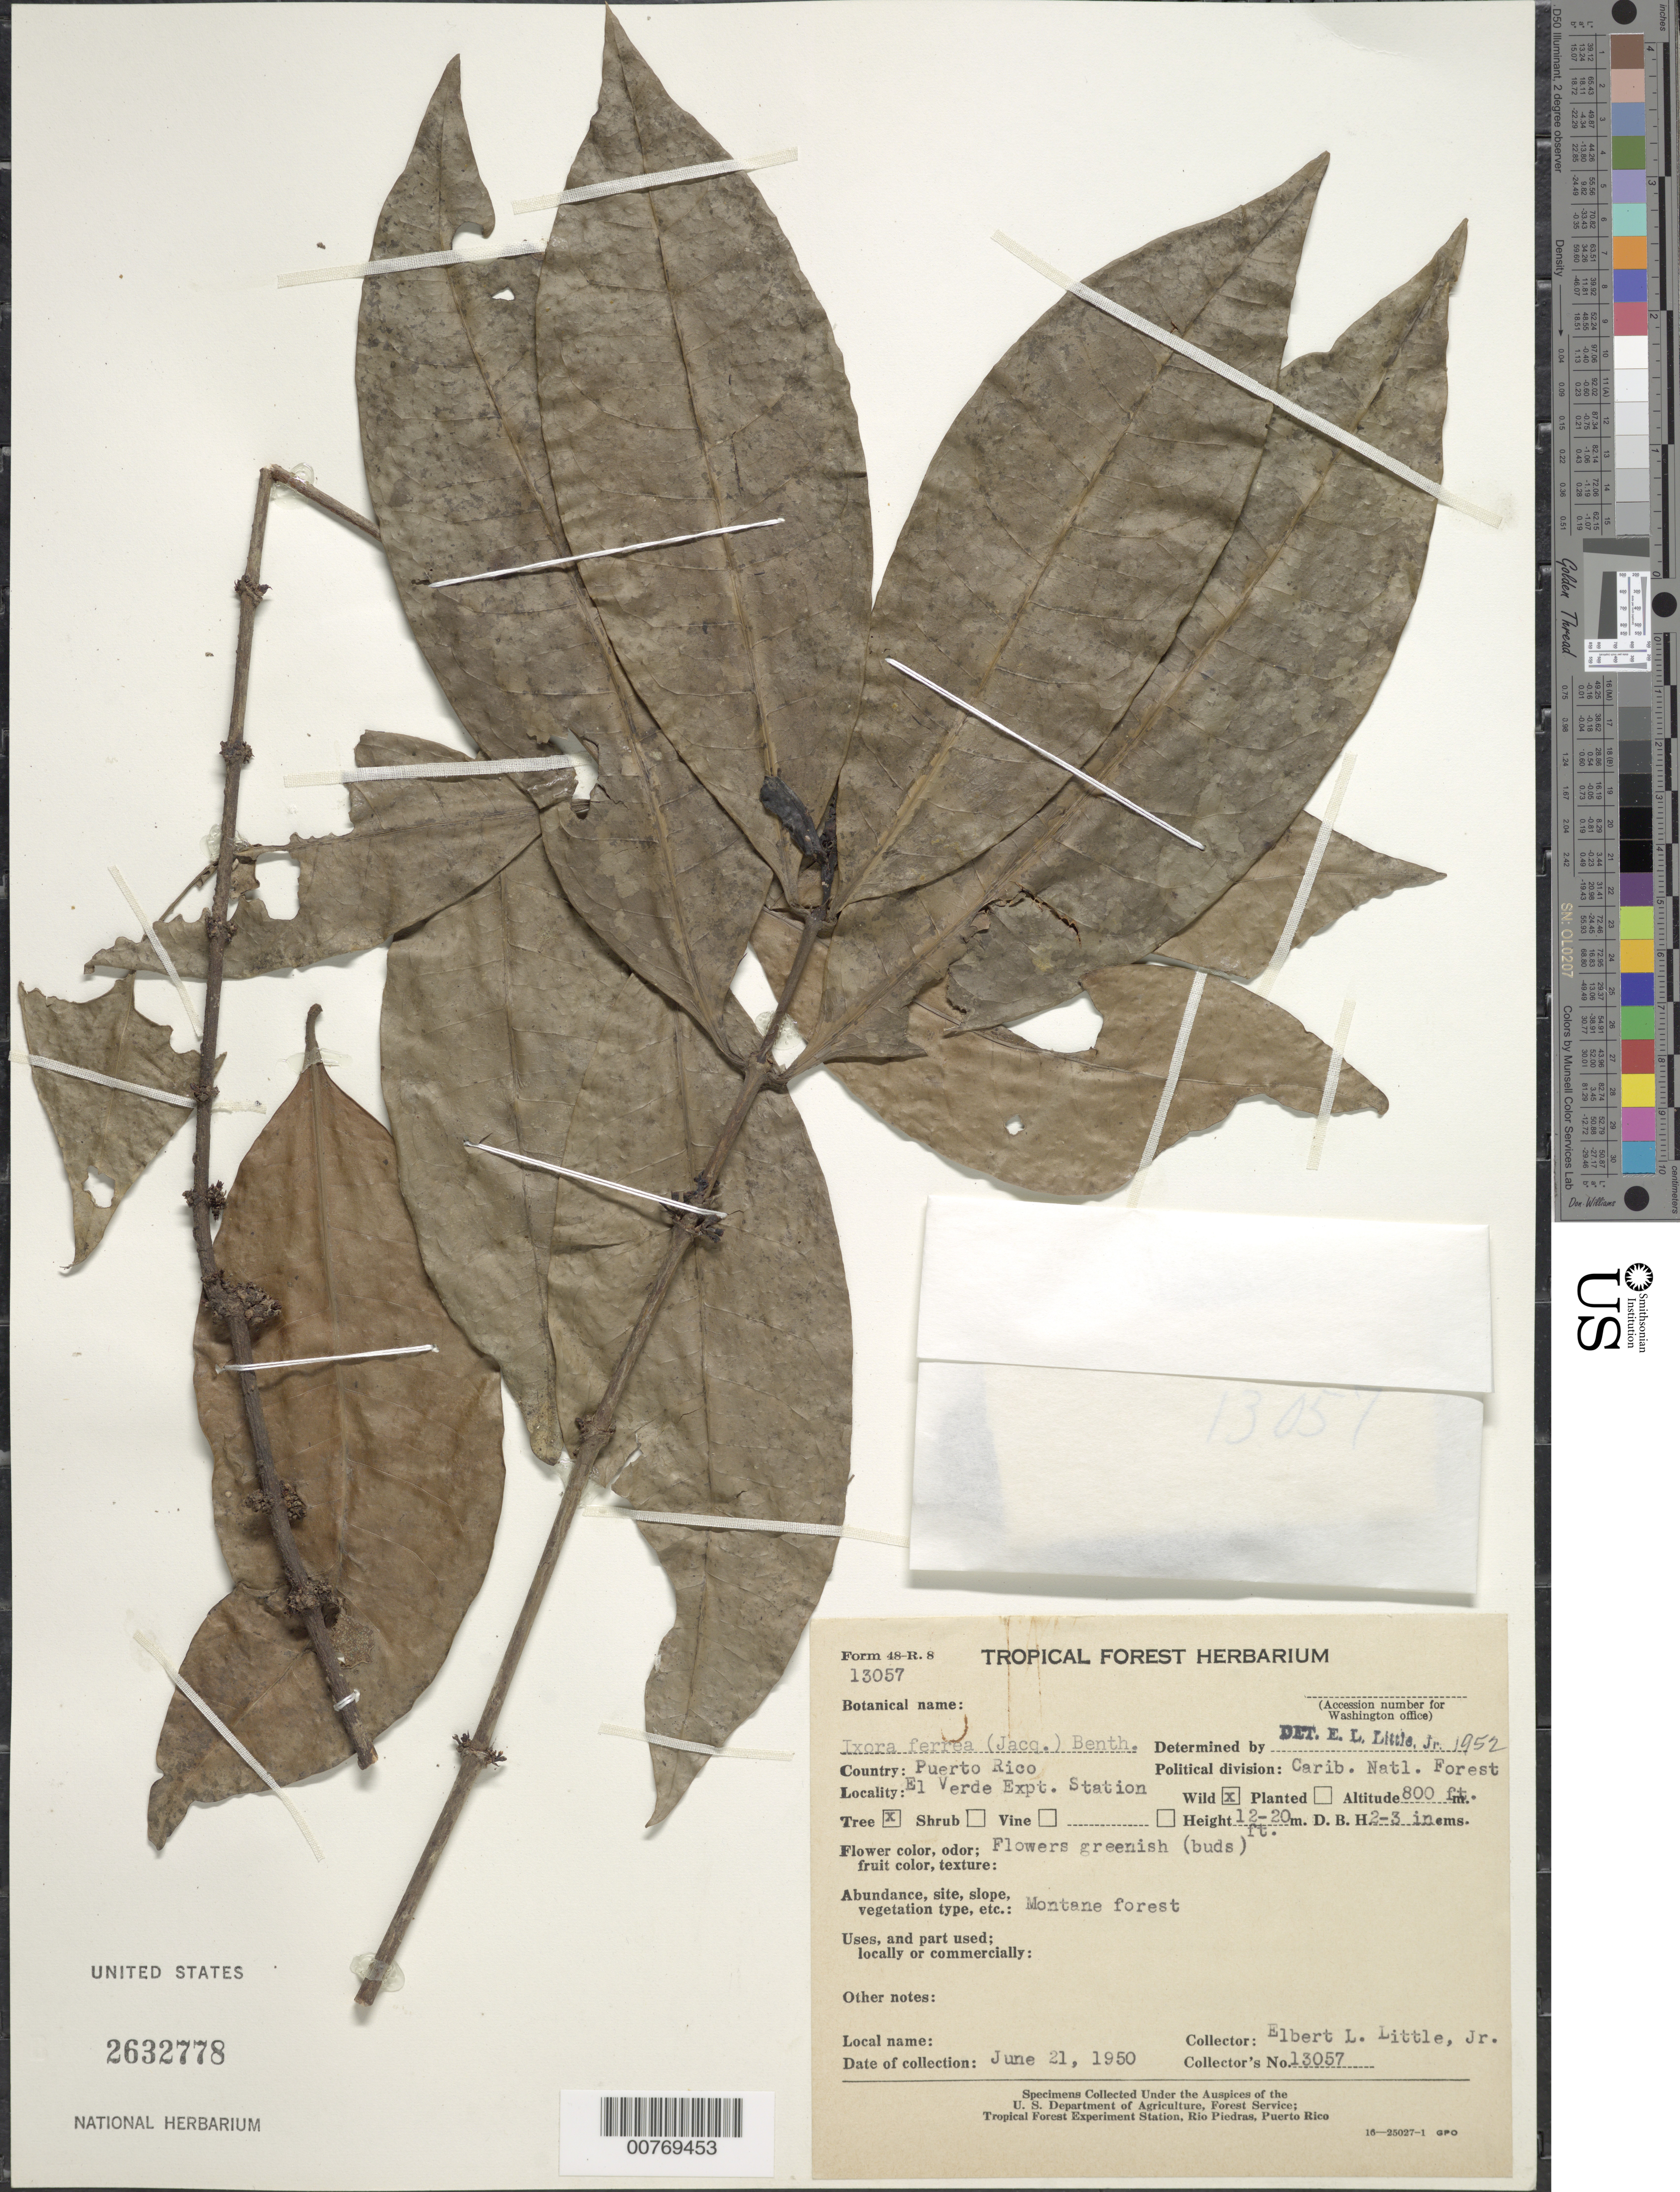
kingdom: Plantae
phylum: Tracheophyta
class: Magnoliopsida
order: Gentianales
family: Rubiaceae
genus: Ixora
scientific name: Ixora ferrea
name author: (Jacq.) Benth.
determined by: Little, Elbert L., Jr., (FSSR), United States Department of Agriculture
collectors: E. L. Little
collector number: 13057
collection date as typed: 21 Jun 1950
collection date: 1950-06-21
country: Puerto Rico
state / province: Río Grande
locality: El Verde Experimental Station, Caribbean National Forest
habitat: Montane forest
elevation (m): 244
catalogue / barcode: US 2632778